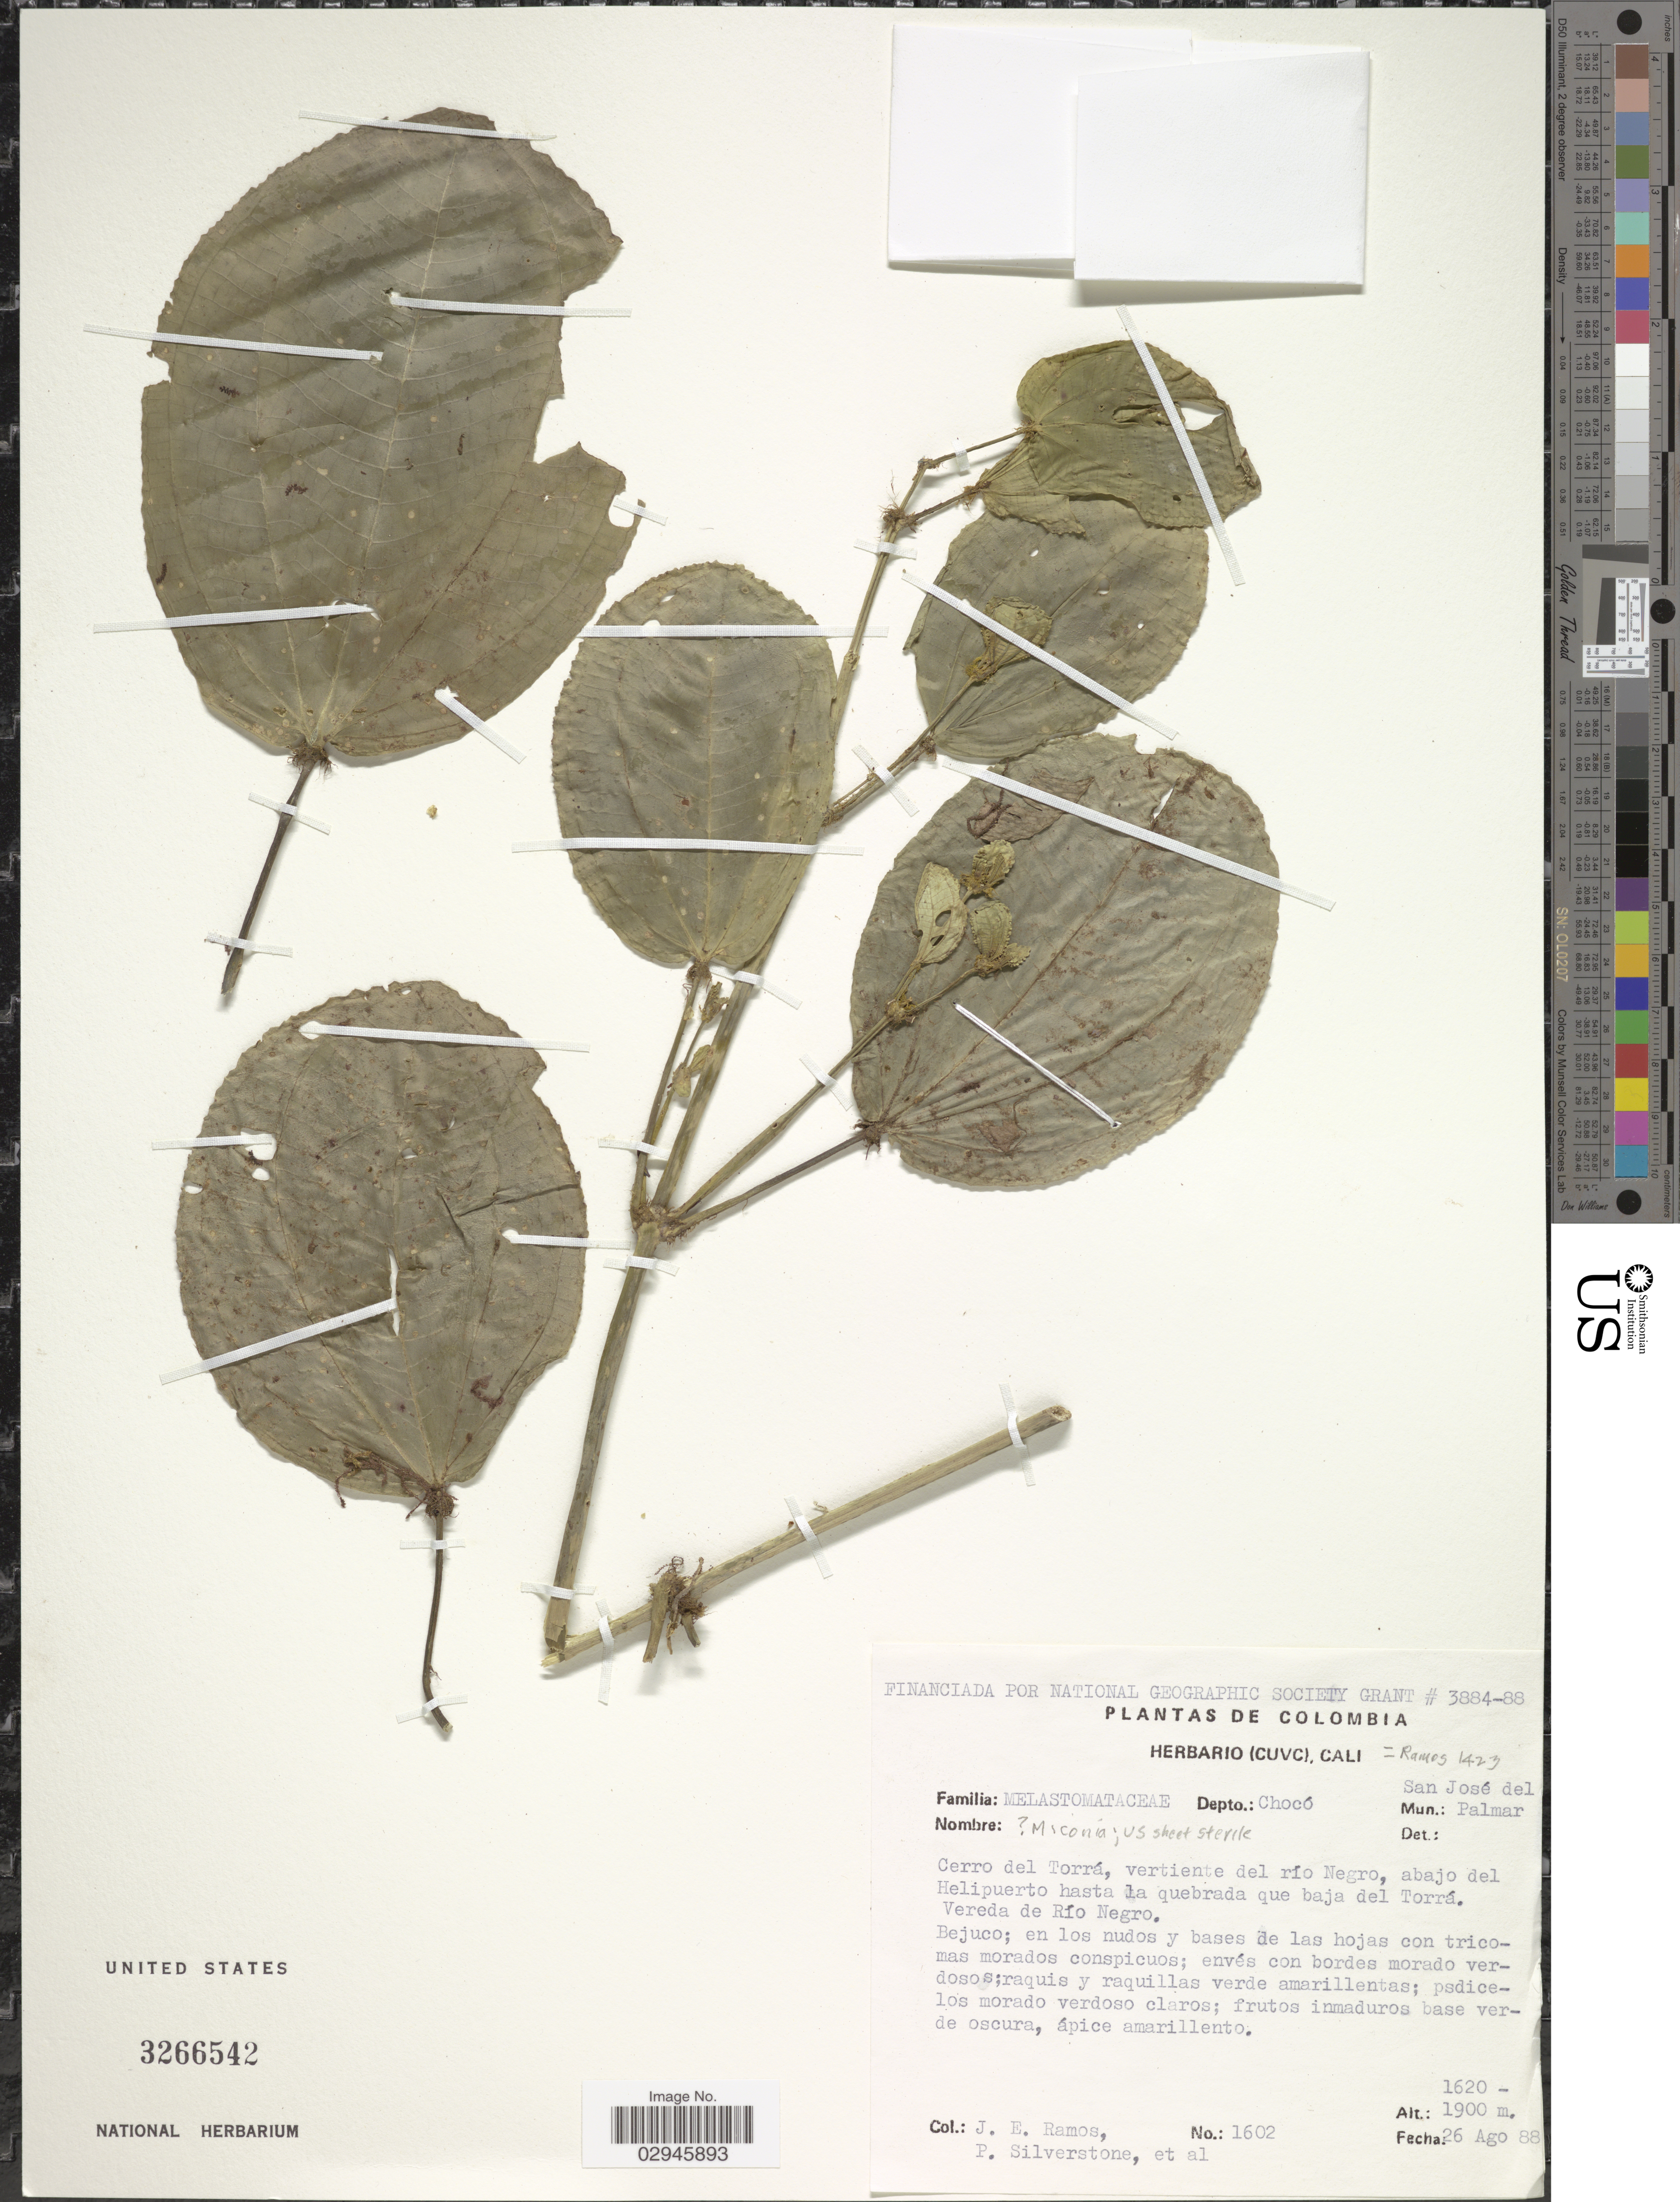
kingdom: Plantae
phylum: Tracheophyta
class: Magnoliopsida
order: Myrtales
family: Melastomataceae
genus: Miconia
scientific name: Miconia sp.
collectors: J. E. Ramos, P. Silverstone & et al.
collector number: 1602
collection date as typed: Transcribed d/m/y: 26/8/88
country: Colombia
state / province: Chocó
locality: Depto.: Chocó, Mun. San José del Palmar. Cerro del Torrá, vertiente del río Negro, abajo del Helipuerto hasta la quebrada que baja del Torrrá. Vereda de Río Negro.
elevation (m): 1620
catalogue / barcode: US 3266542